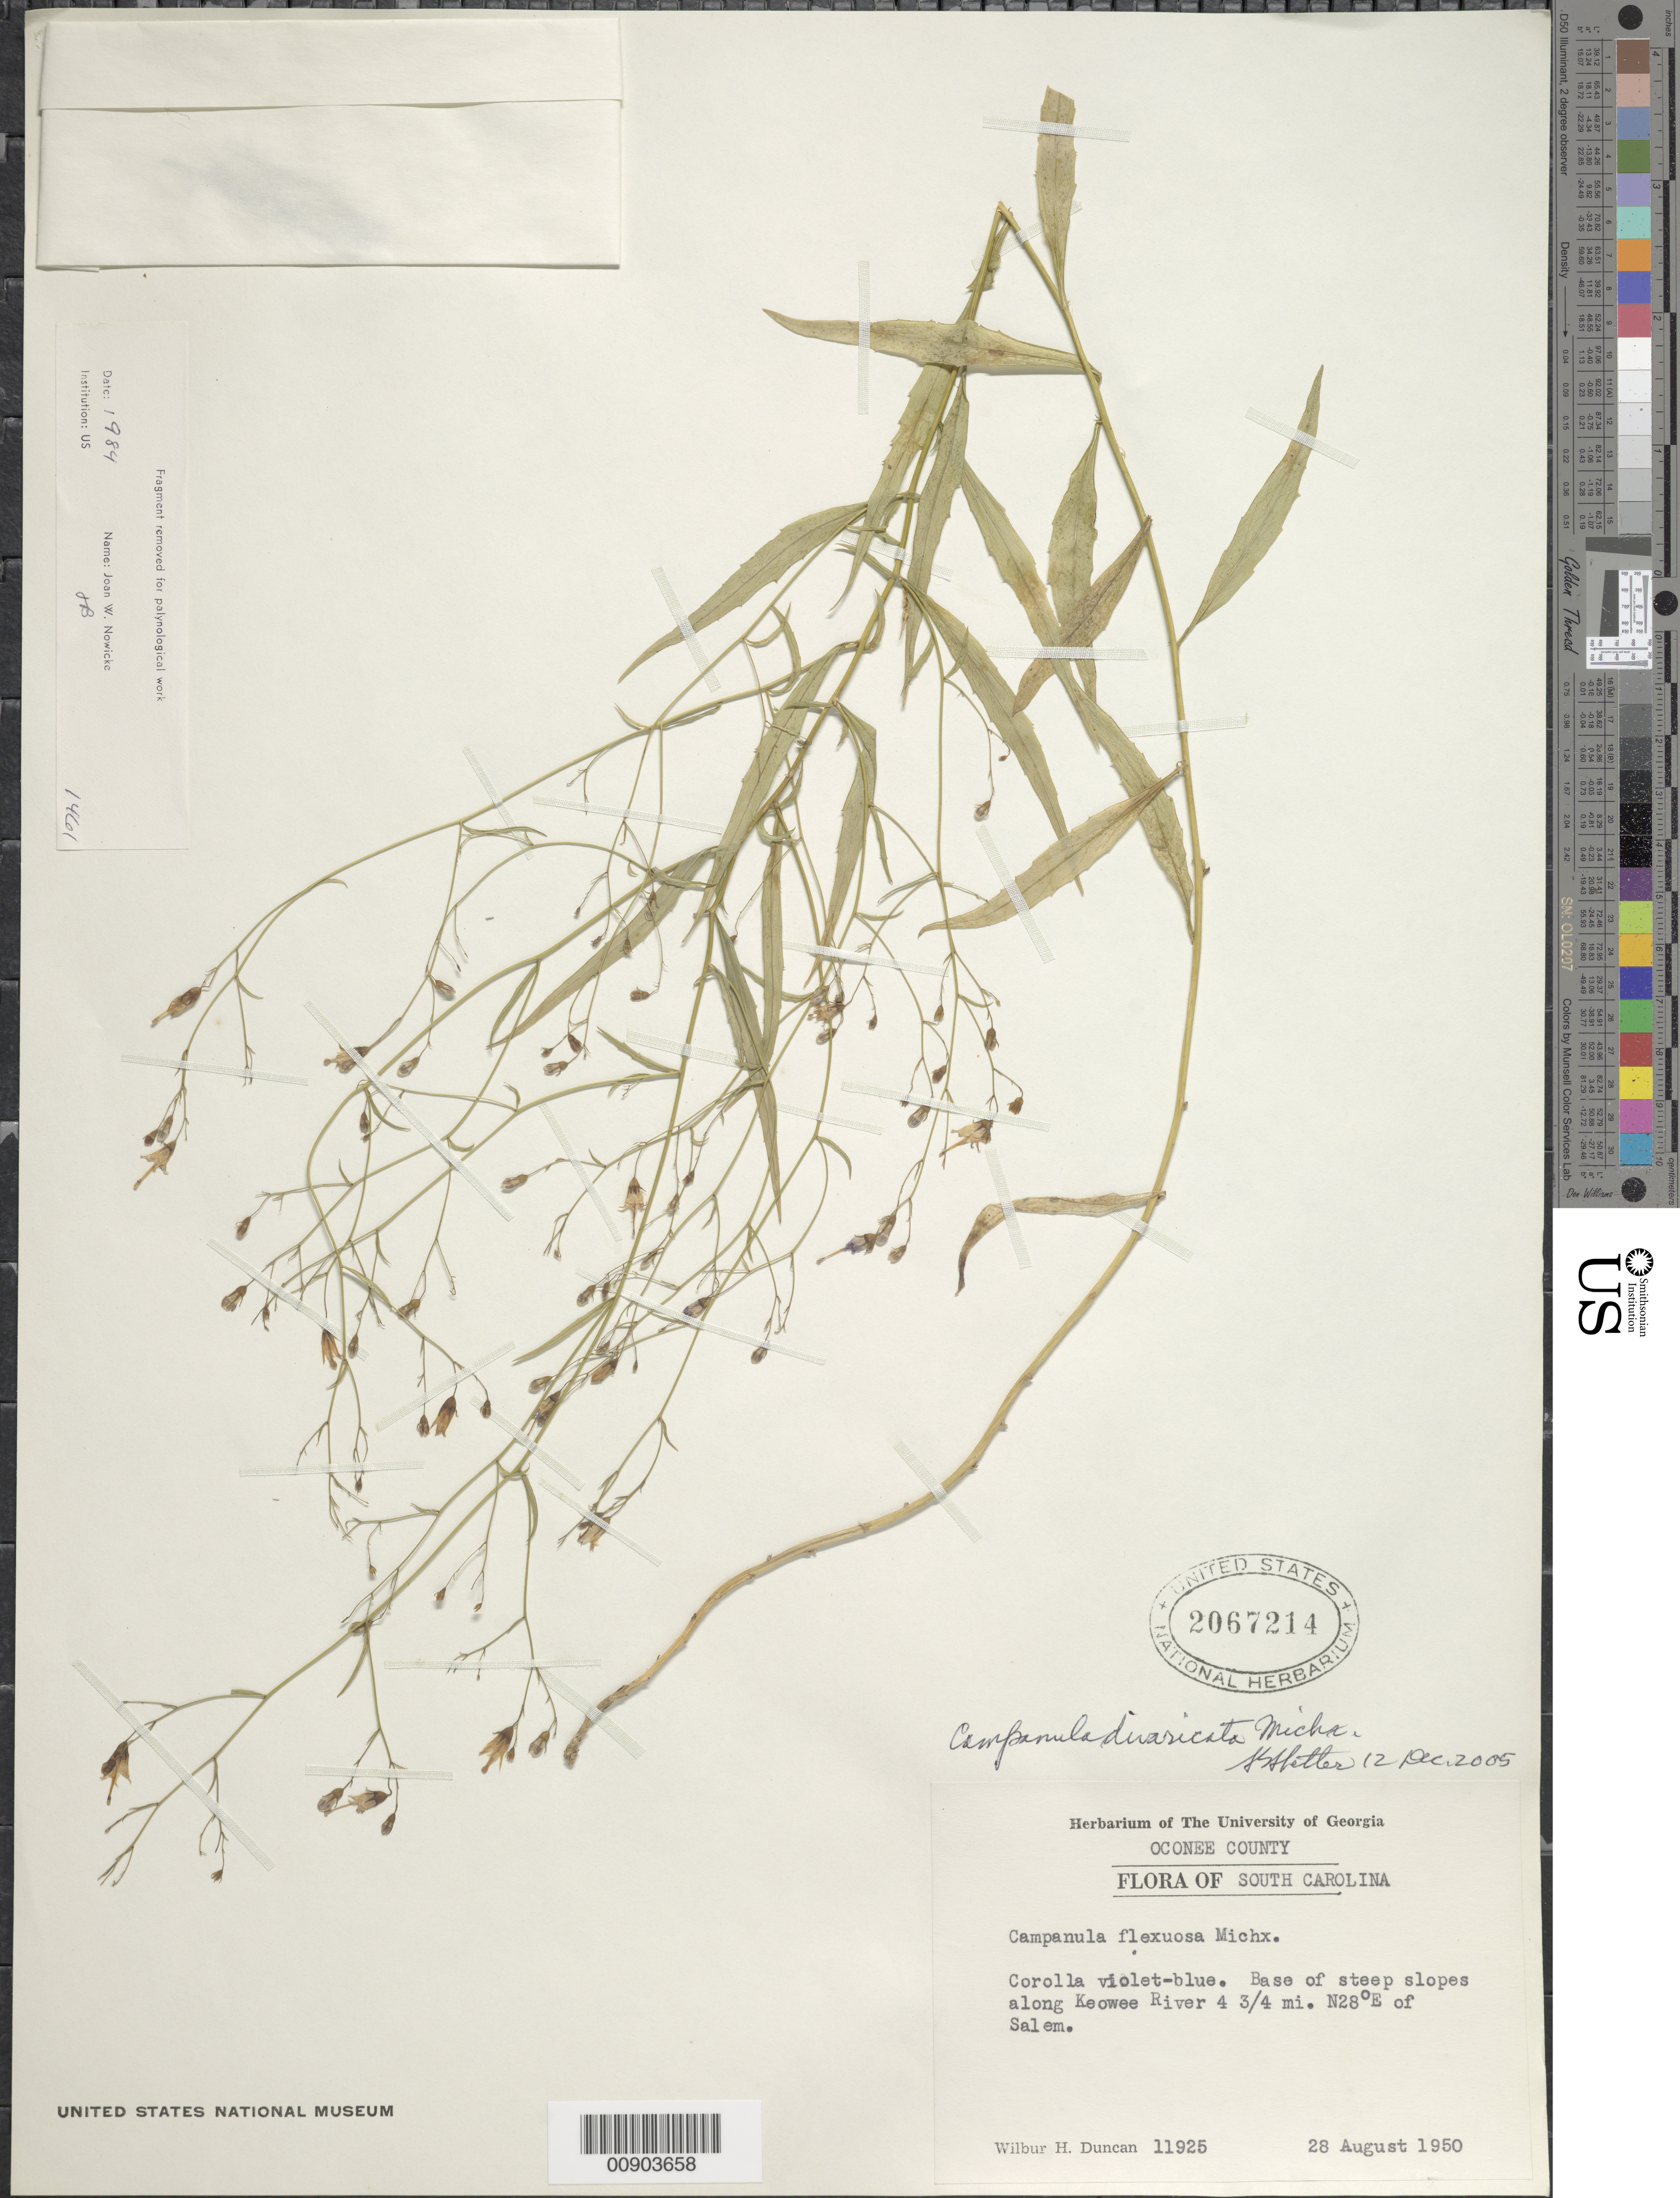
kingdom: Plantae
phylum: Tracheophyta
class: Magnoliopsida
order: Asterales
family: Campanulaceae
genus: Campanula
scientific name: Campanula divaricata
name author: Michx.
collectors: W. H. Duncan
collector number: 11925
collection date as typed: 28 Aug 1950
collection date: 1950-08-28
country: United States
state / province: South Carolina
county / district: Pickens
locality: Along Keowee River 4.75 mi. N28 degrees E of Salem.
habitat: Base of steep slopes.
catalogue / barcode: US 2067214